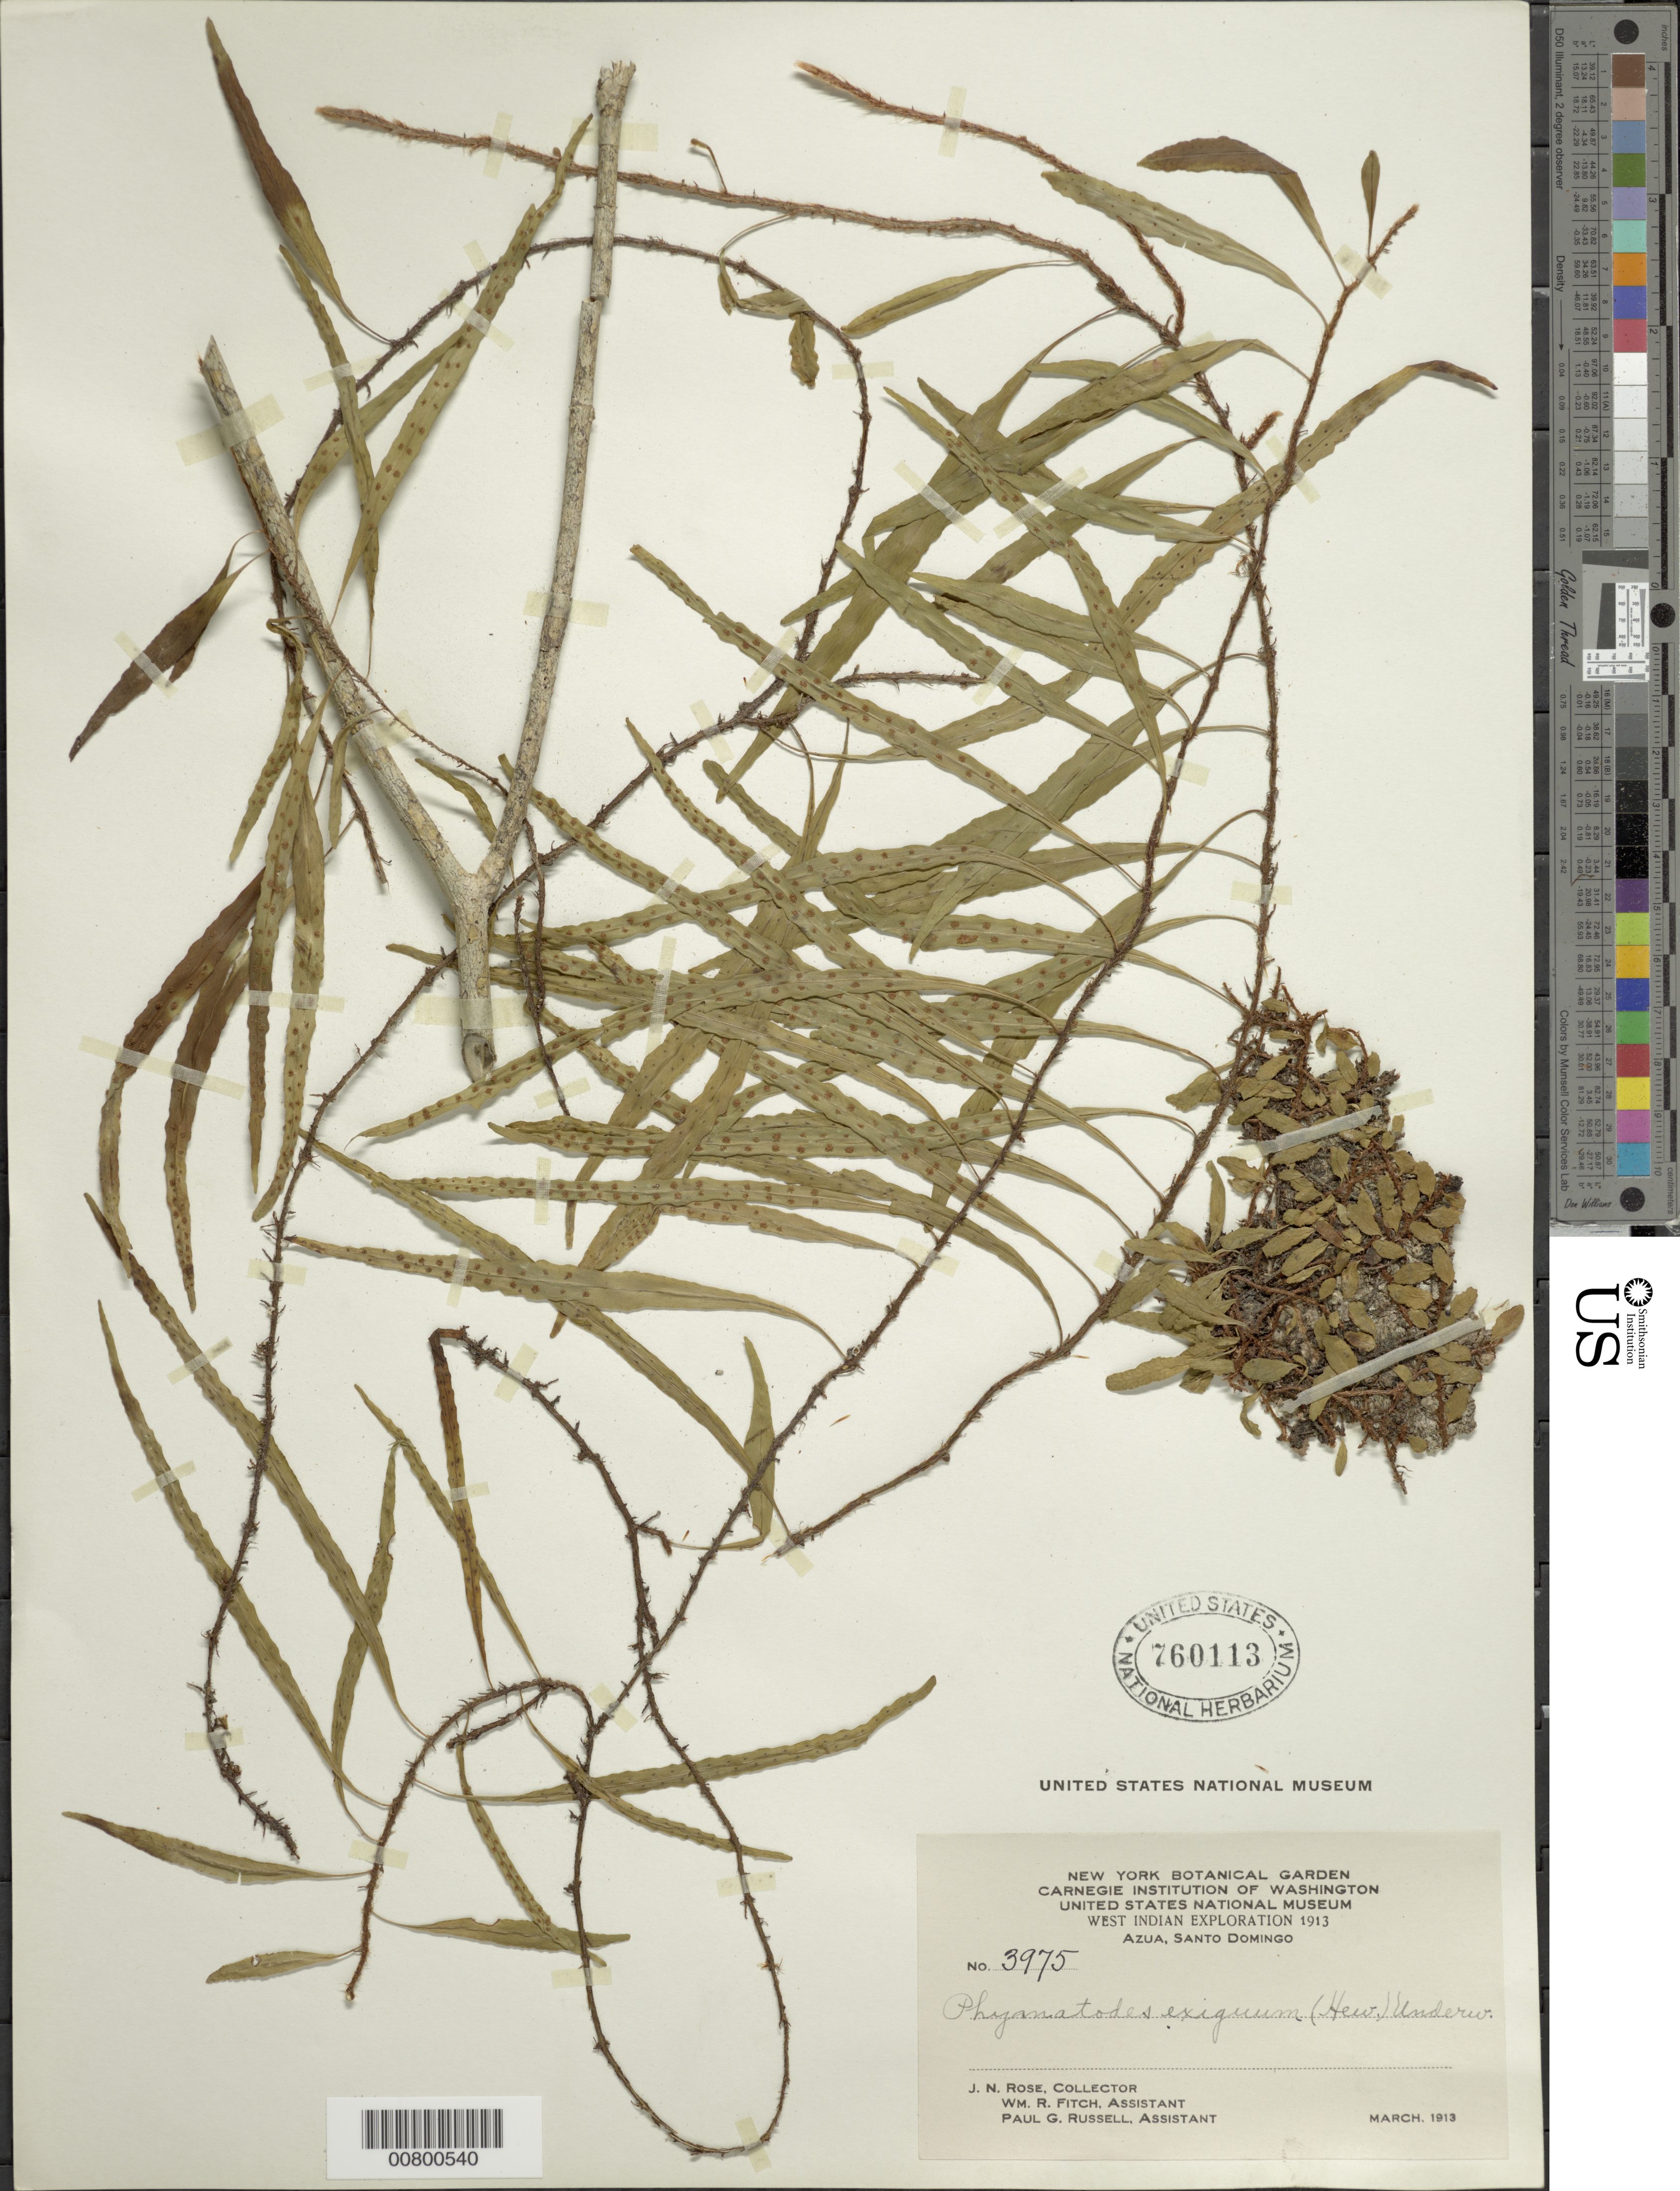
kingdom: Plantae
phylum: Tracheophyta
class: Polypodiopsida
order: Polypodiales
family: Polypodiaceae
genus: Microgramma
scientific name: Microgramma heterophylla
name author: (L.) Wherry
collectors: J. N. Rose, W. R. Fitch & P. G. Russell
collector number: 3975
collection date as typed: Mar 1913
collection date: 1913-03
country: Dominican Republic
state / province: Azua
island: Hispaniola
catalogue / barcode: US 760113